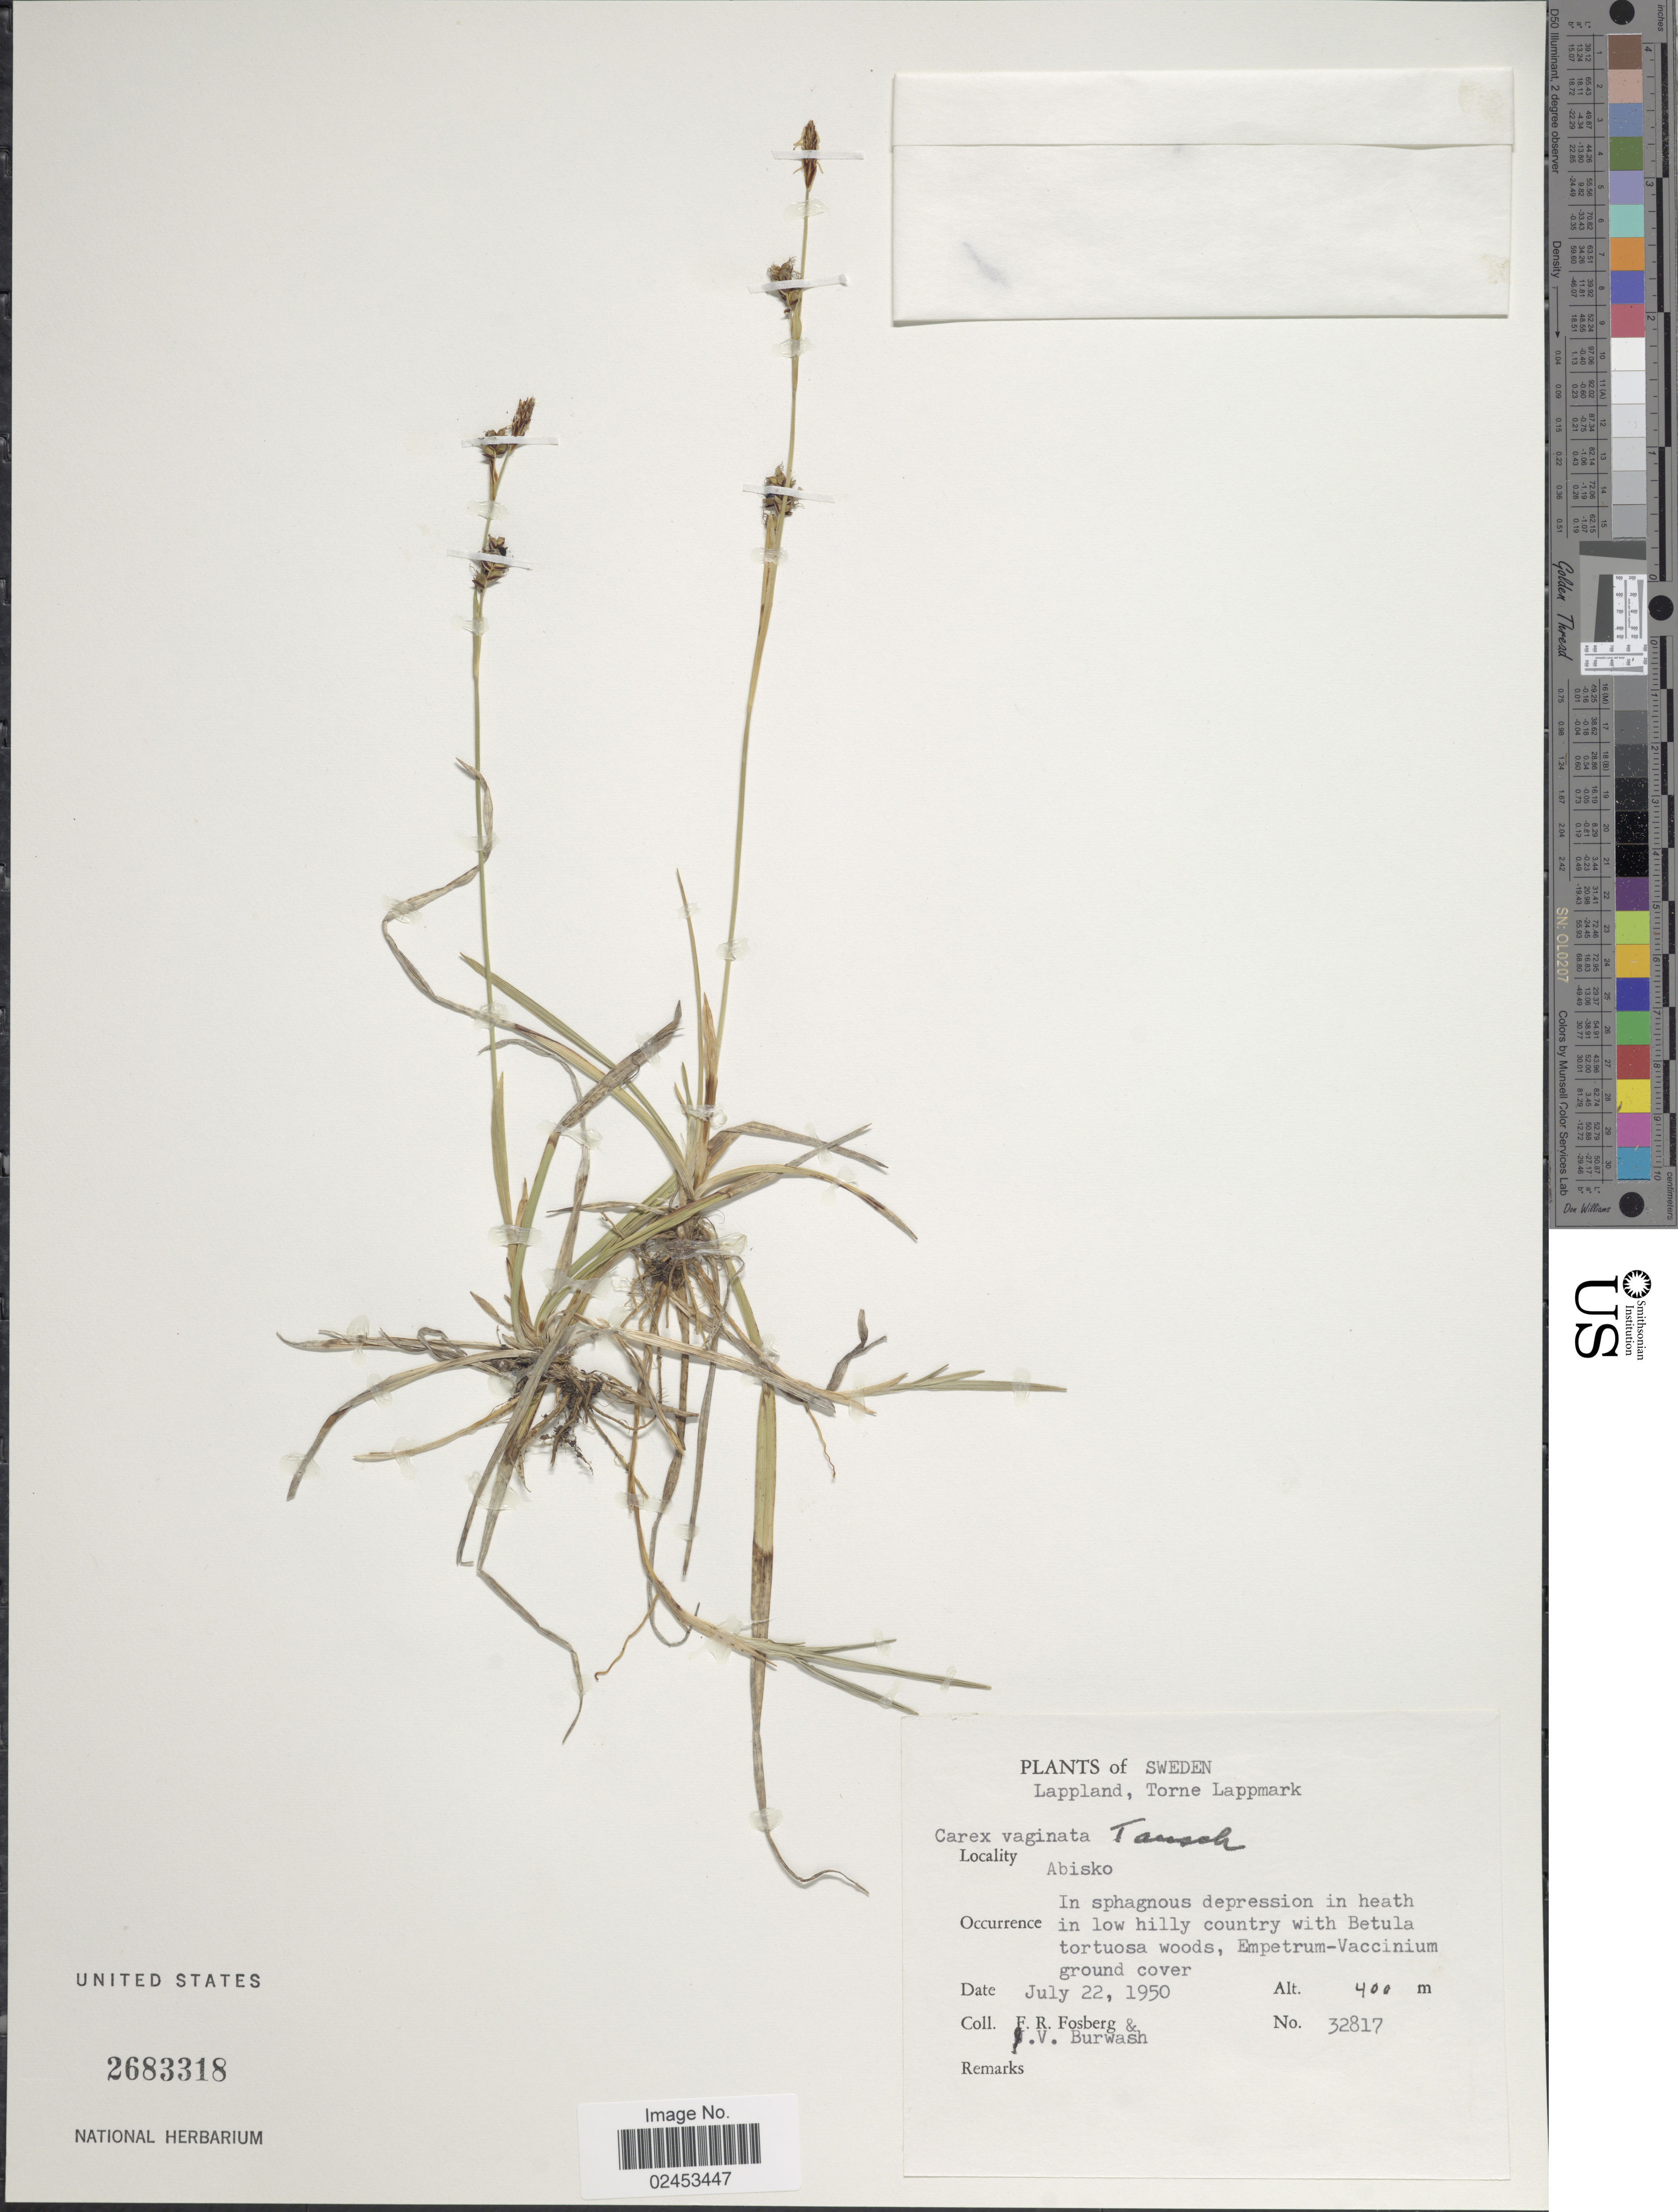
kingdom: Plantae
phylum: Tracheophyta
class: Liliopsida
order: Poales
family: Cyperaceae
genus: Carex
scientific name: Carex vaginata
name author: Tausch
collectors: F. R. Fosberg & J. Burwash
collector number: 32817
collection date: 1950-07-22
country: Sweden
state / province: Norrbotten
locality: Lappland, Torne Lapmark, Abisko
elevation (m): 400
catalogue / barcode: US 2683318